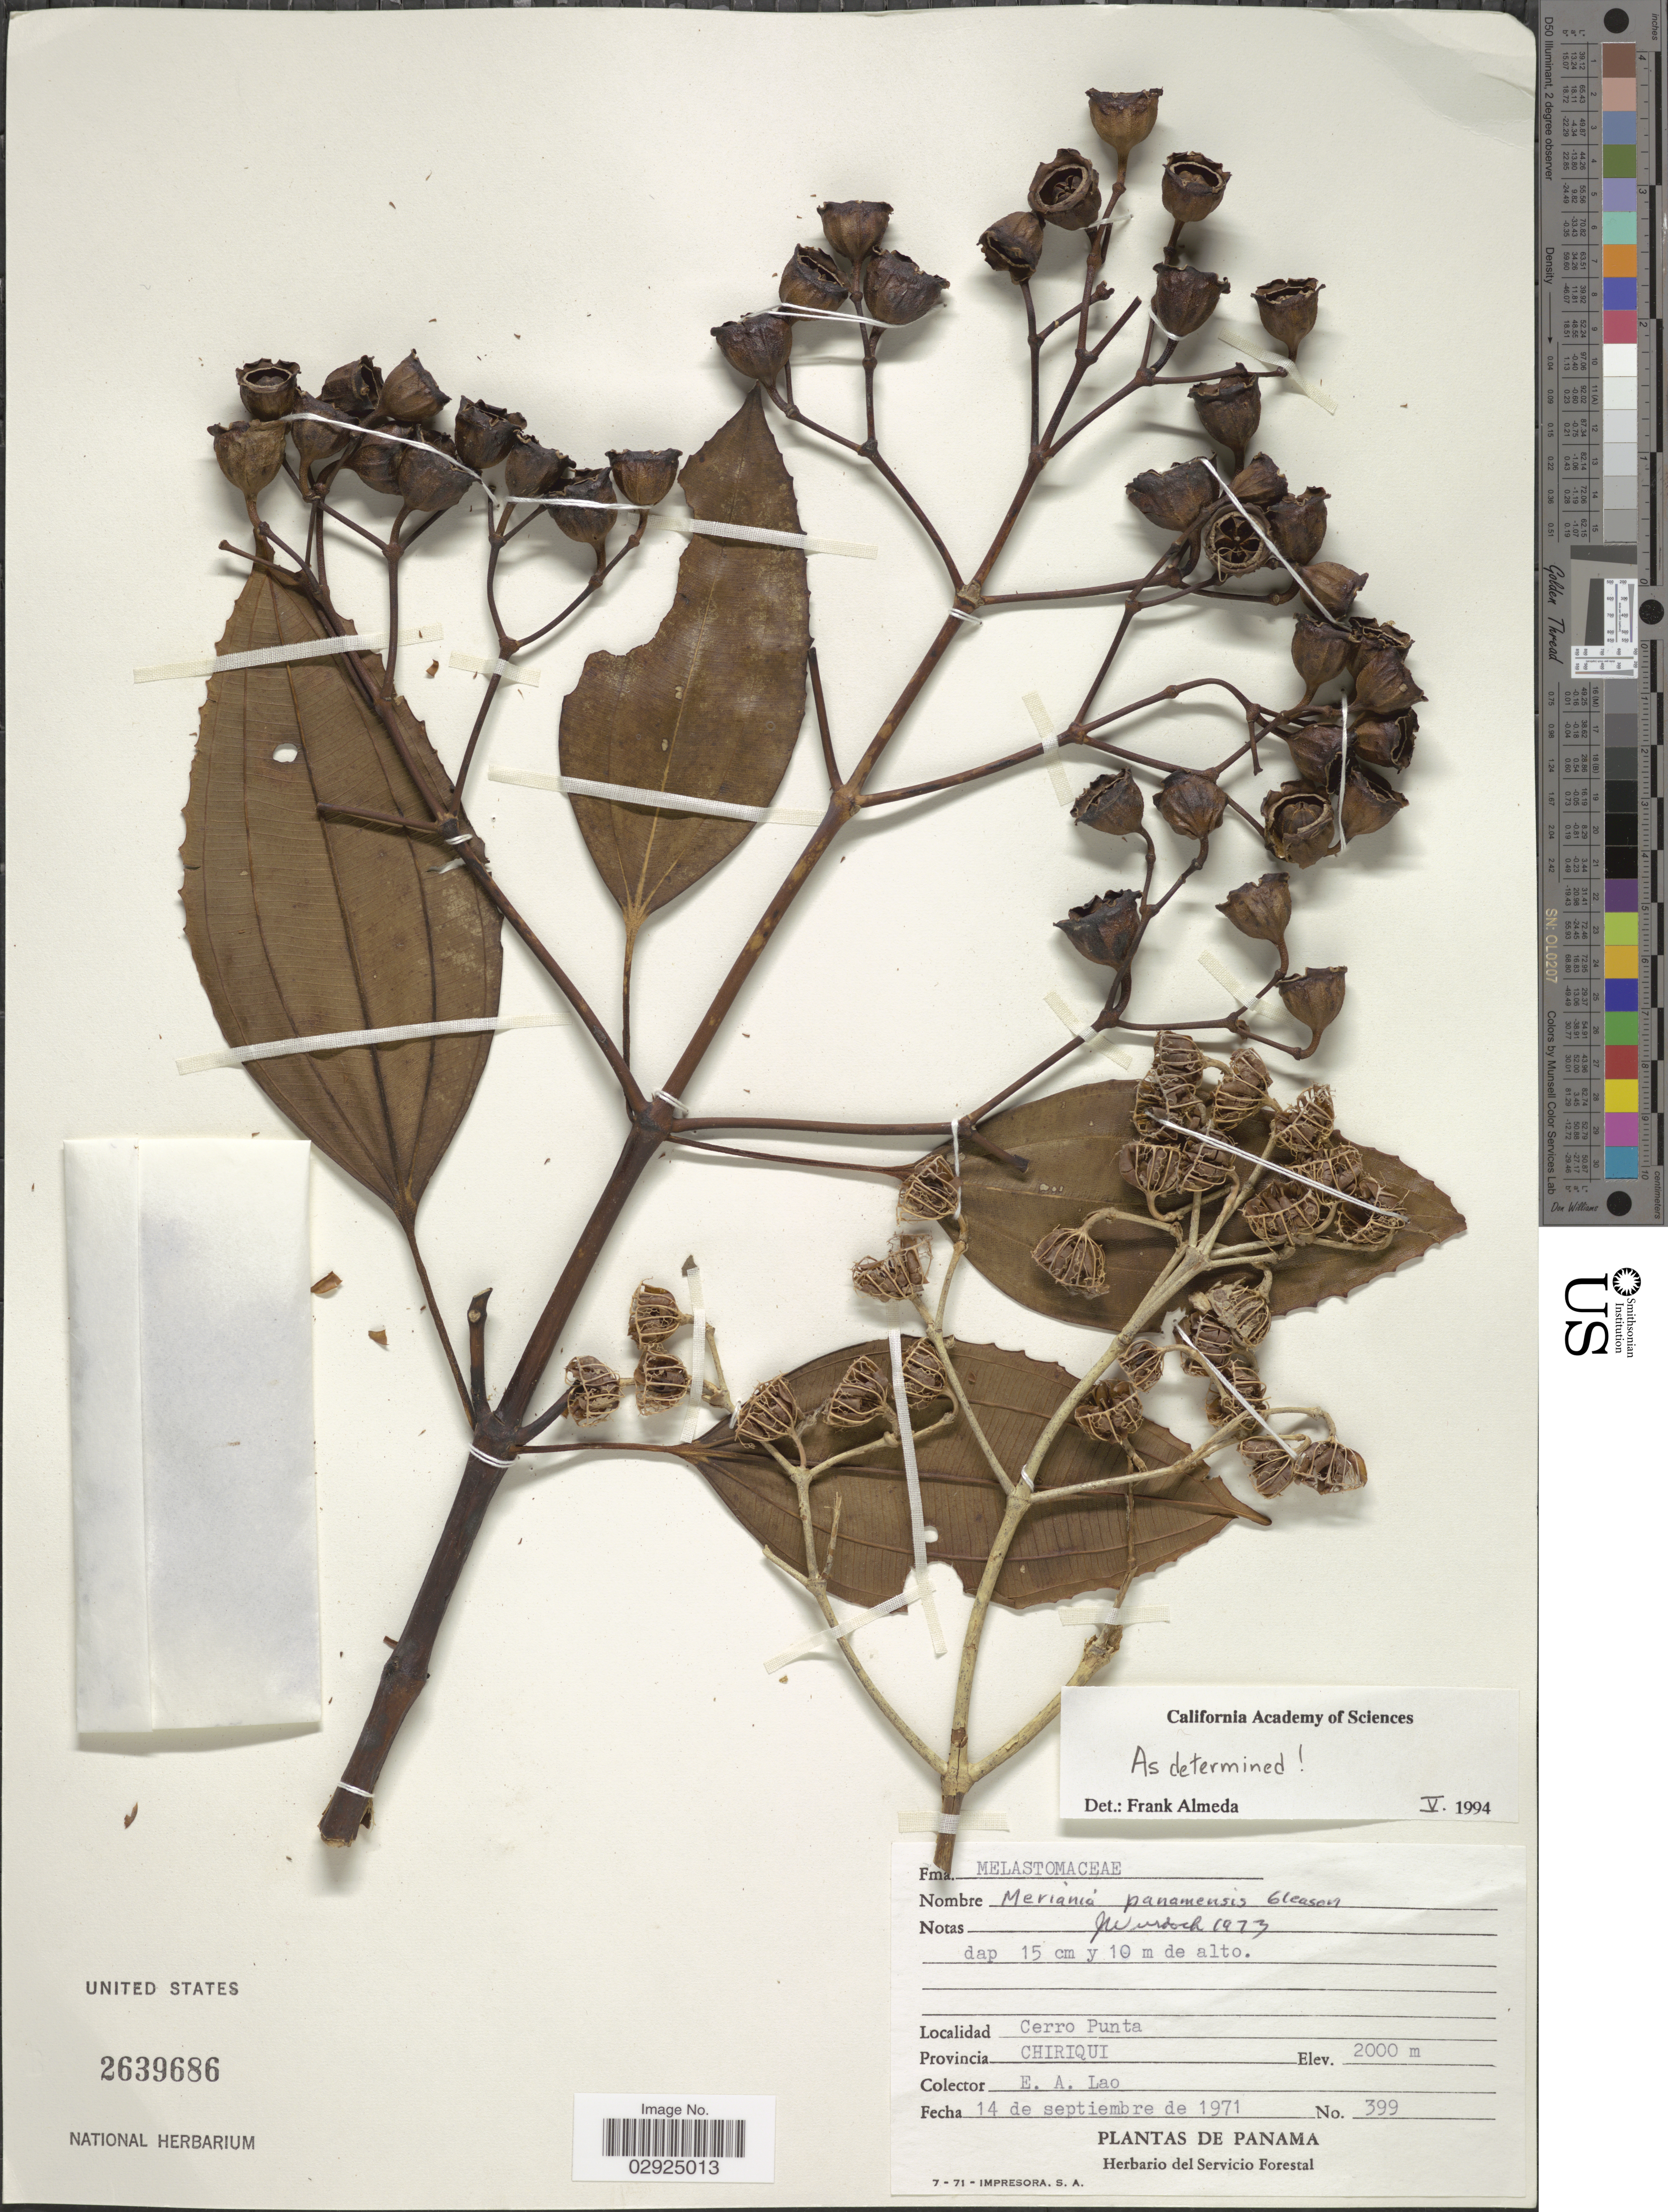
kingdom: Plantae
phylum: Tracheophyta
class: Magnoliopsida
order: Myrtales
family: Melastomataceae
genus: Meriania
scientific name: Meriania panamensis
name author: Gleason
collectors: E. Lao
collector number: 399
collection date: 1971-09-14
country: Panama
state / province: Chiriqui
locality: Cerro Punta, Provincia Chiriqui.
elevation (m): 2000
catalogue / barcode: US 2639686